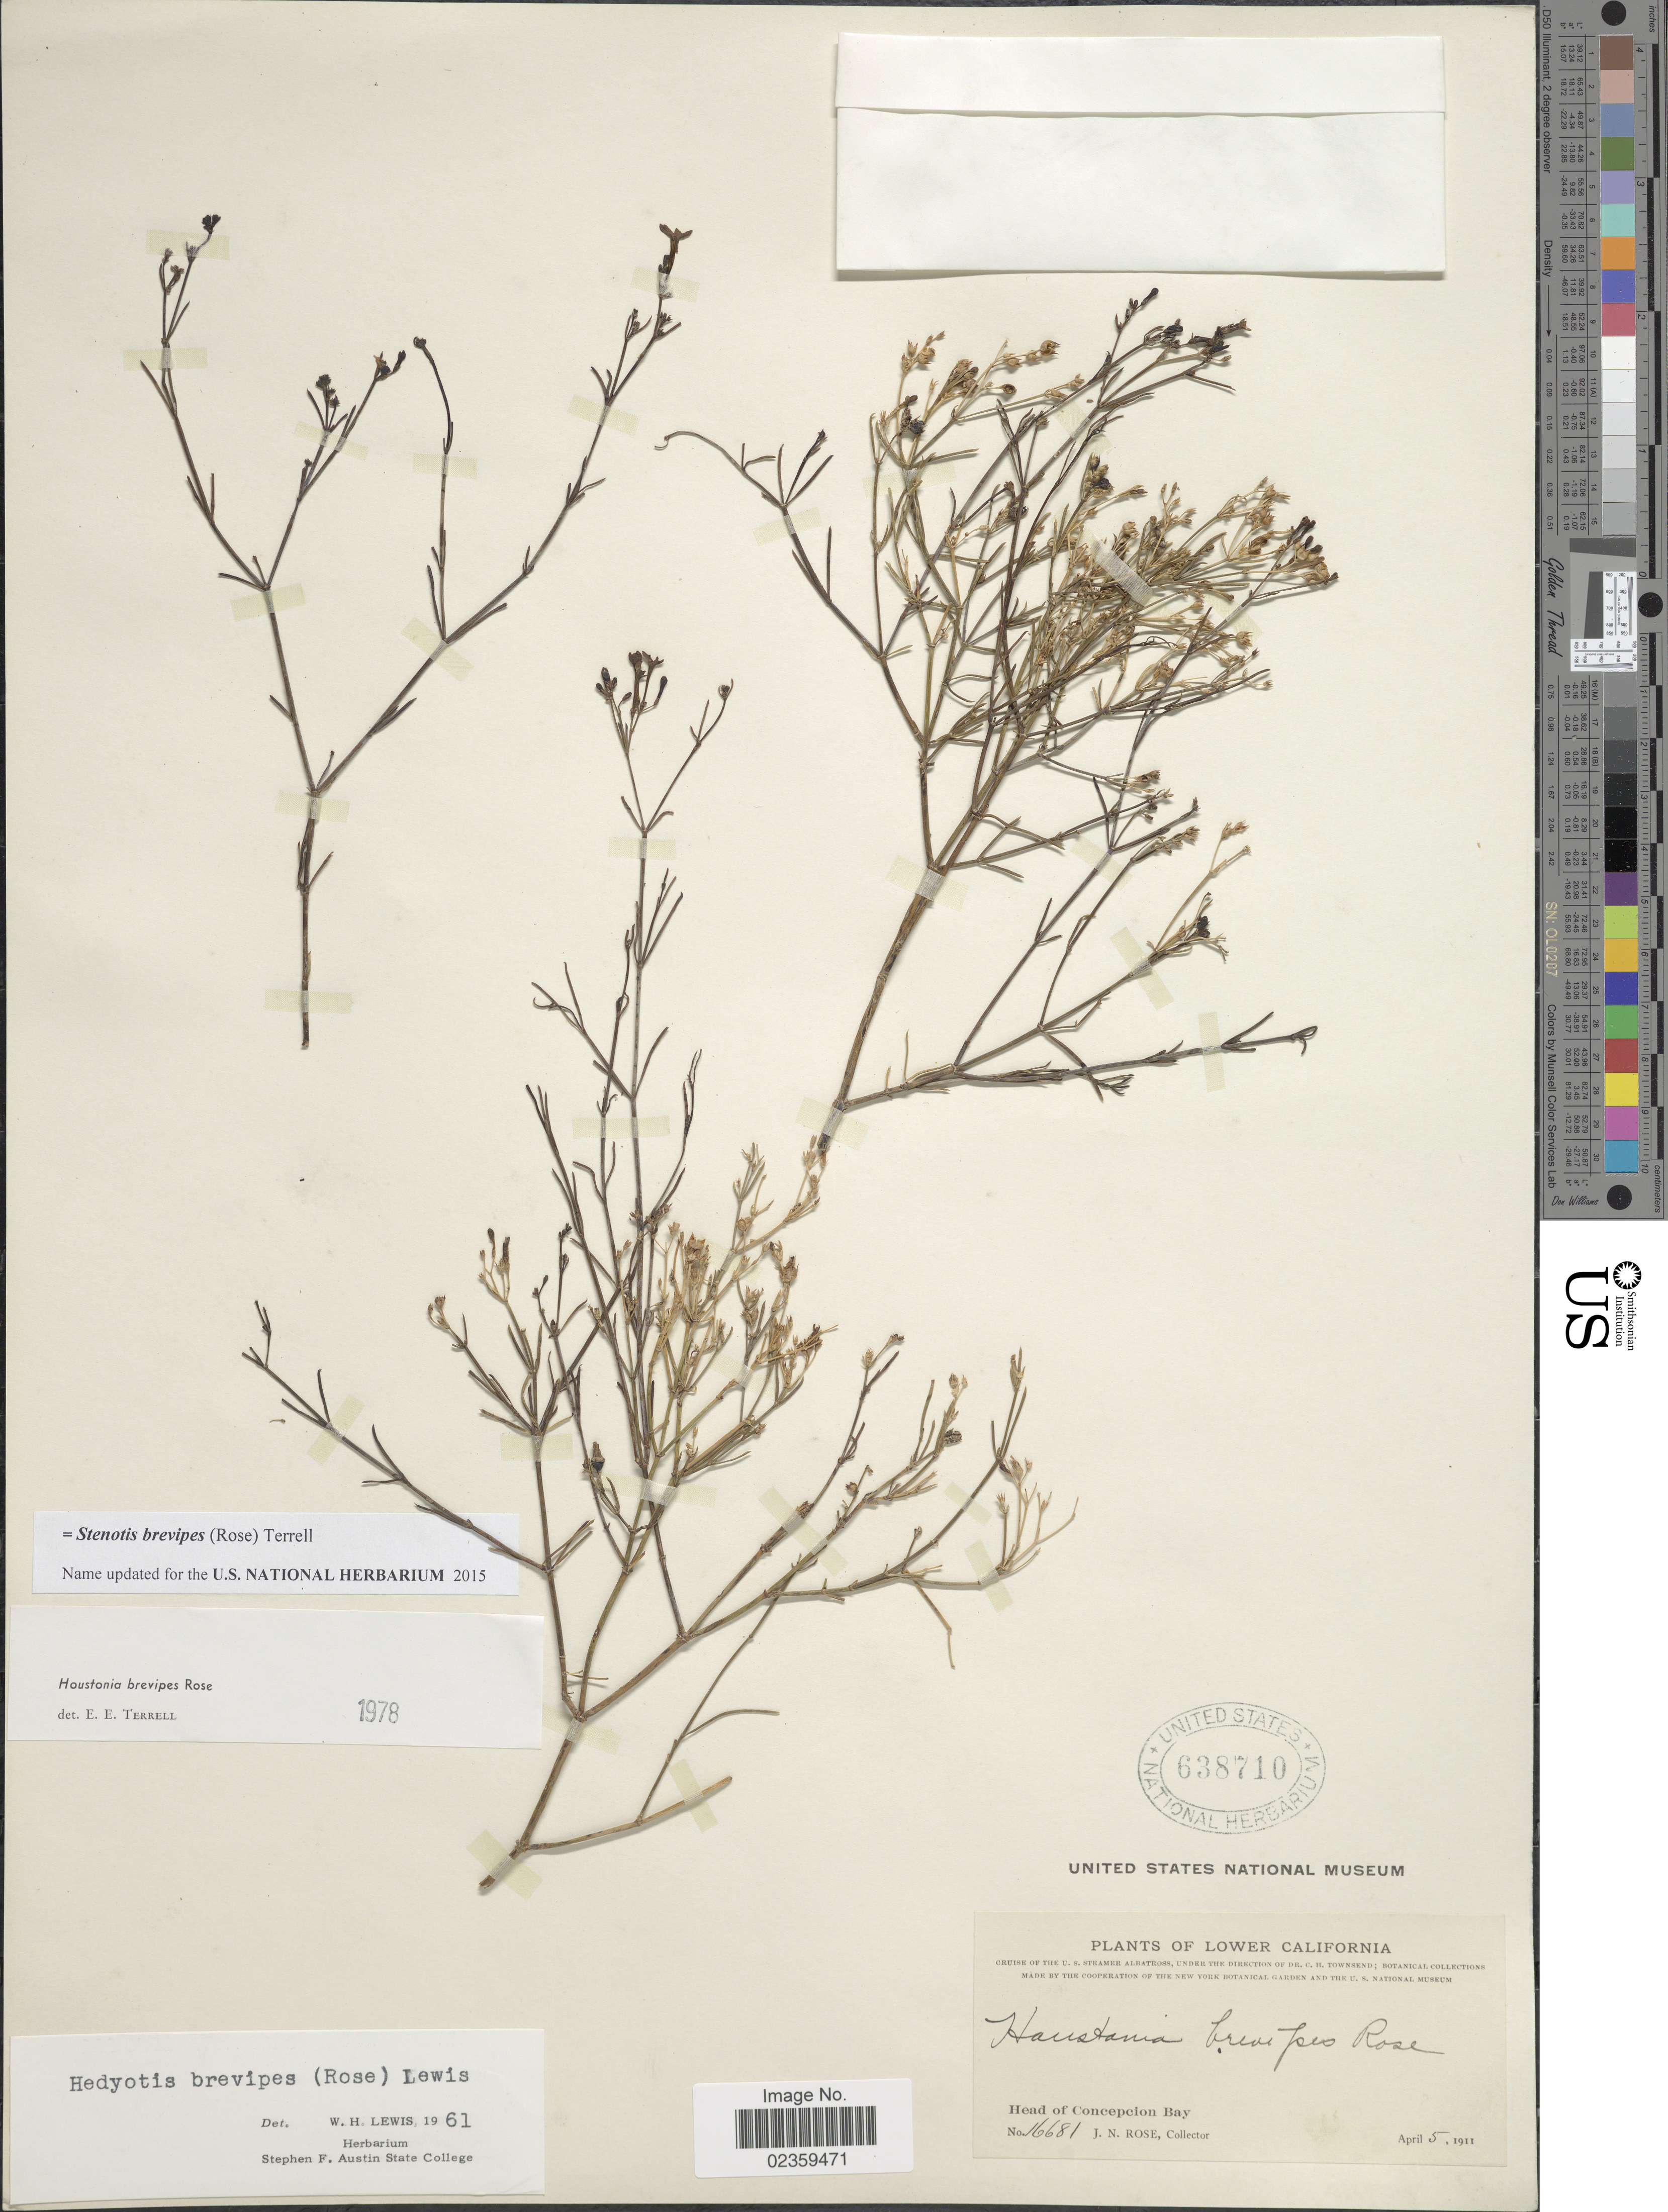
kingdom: Plantae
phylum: Tracheophyta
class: Magnoliopsida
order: Gentianales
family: Rubiaceae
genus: Stenotis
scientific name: Stenotis brevipes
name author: (Rose) Terrell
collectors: J. N. Rose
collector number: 16681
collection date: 1911-04-05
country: Mexico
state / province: Baja California Sur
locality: Lower California. Head of Concepcion Bay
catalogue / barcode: US 638710